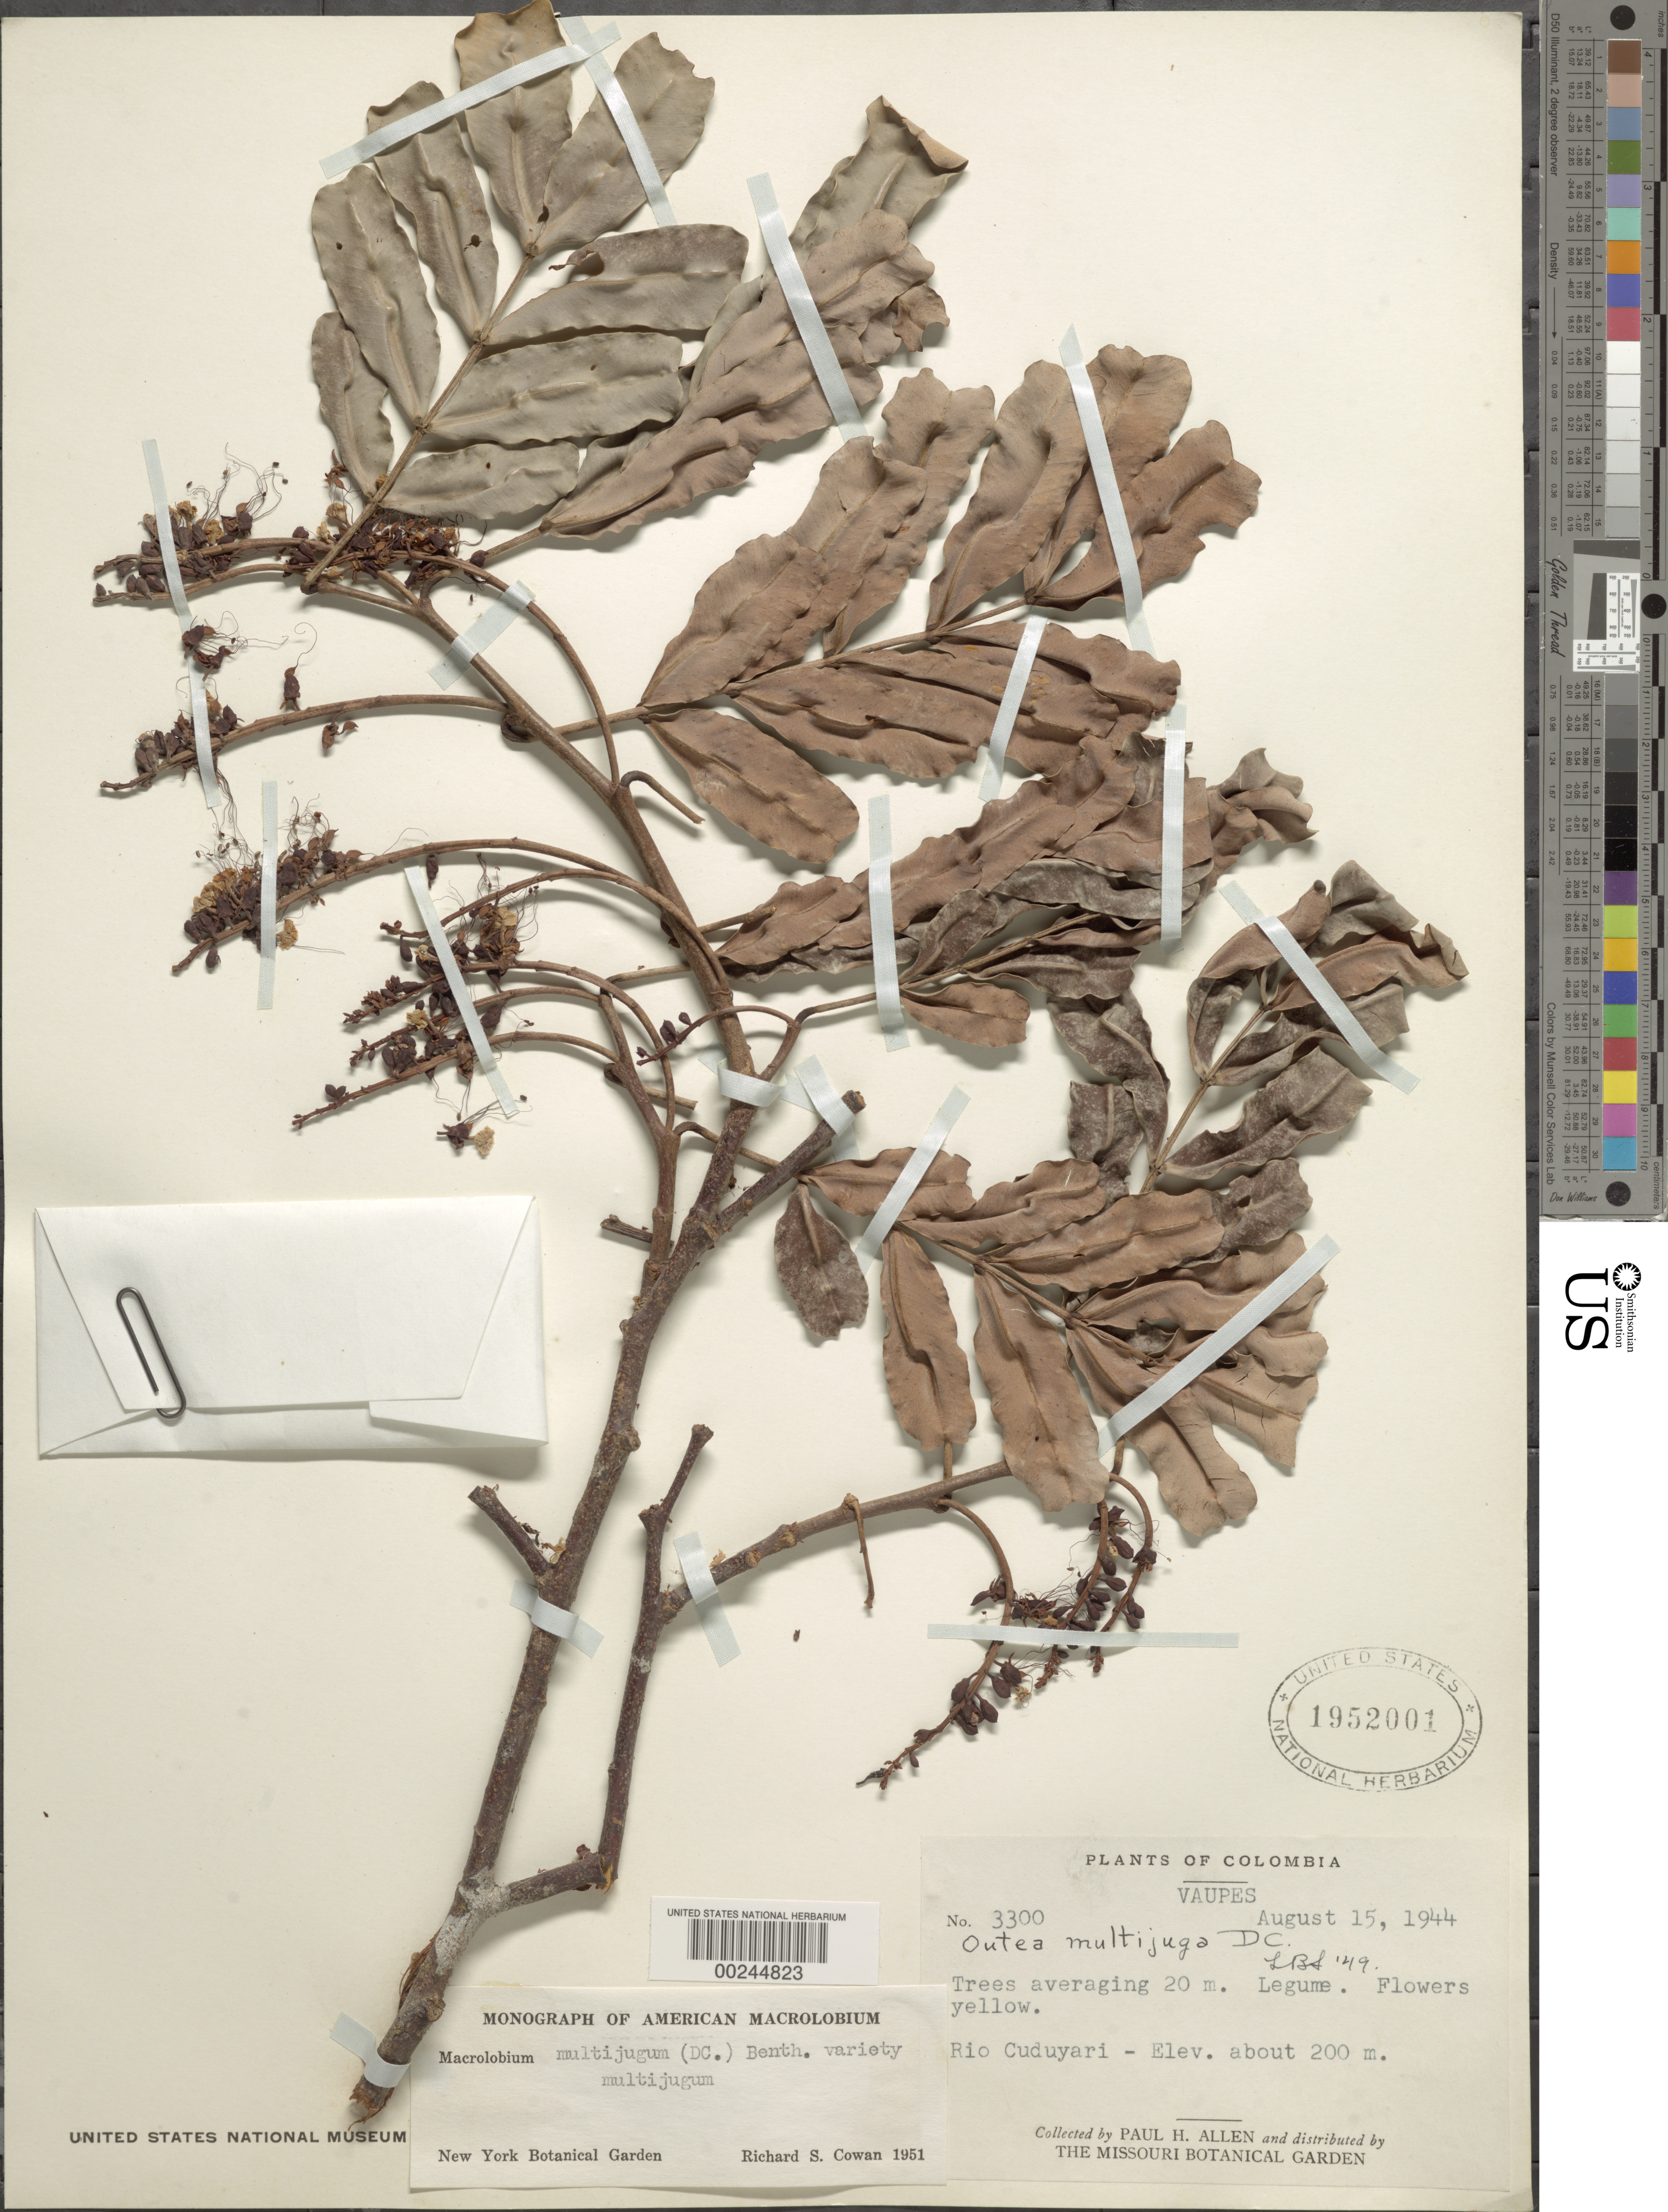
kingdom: Plantae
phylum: Tracheophyta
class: Magnoliopsida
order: Fabales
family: Fabaceae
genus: Macrolobium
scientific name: Macrolobium multijugum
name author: (DC.) Benth.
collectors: P. Allen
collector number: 3300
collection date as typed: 15 Aug 1944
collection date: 1944-08-15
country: Colombia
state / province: Vaupés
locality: Rio Cuduyari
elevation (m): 200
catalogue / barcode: US 1952001